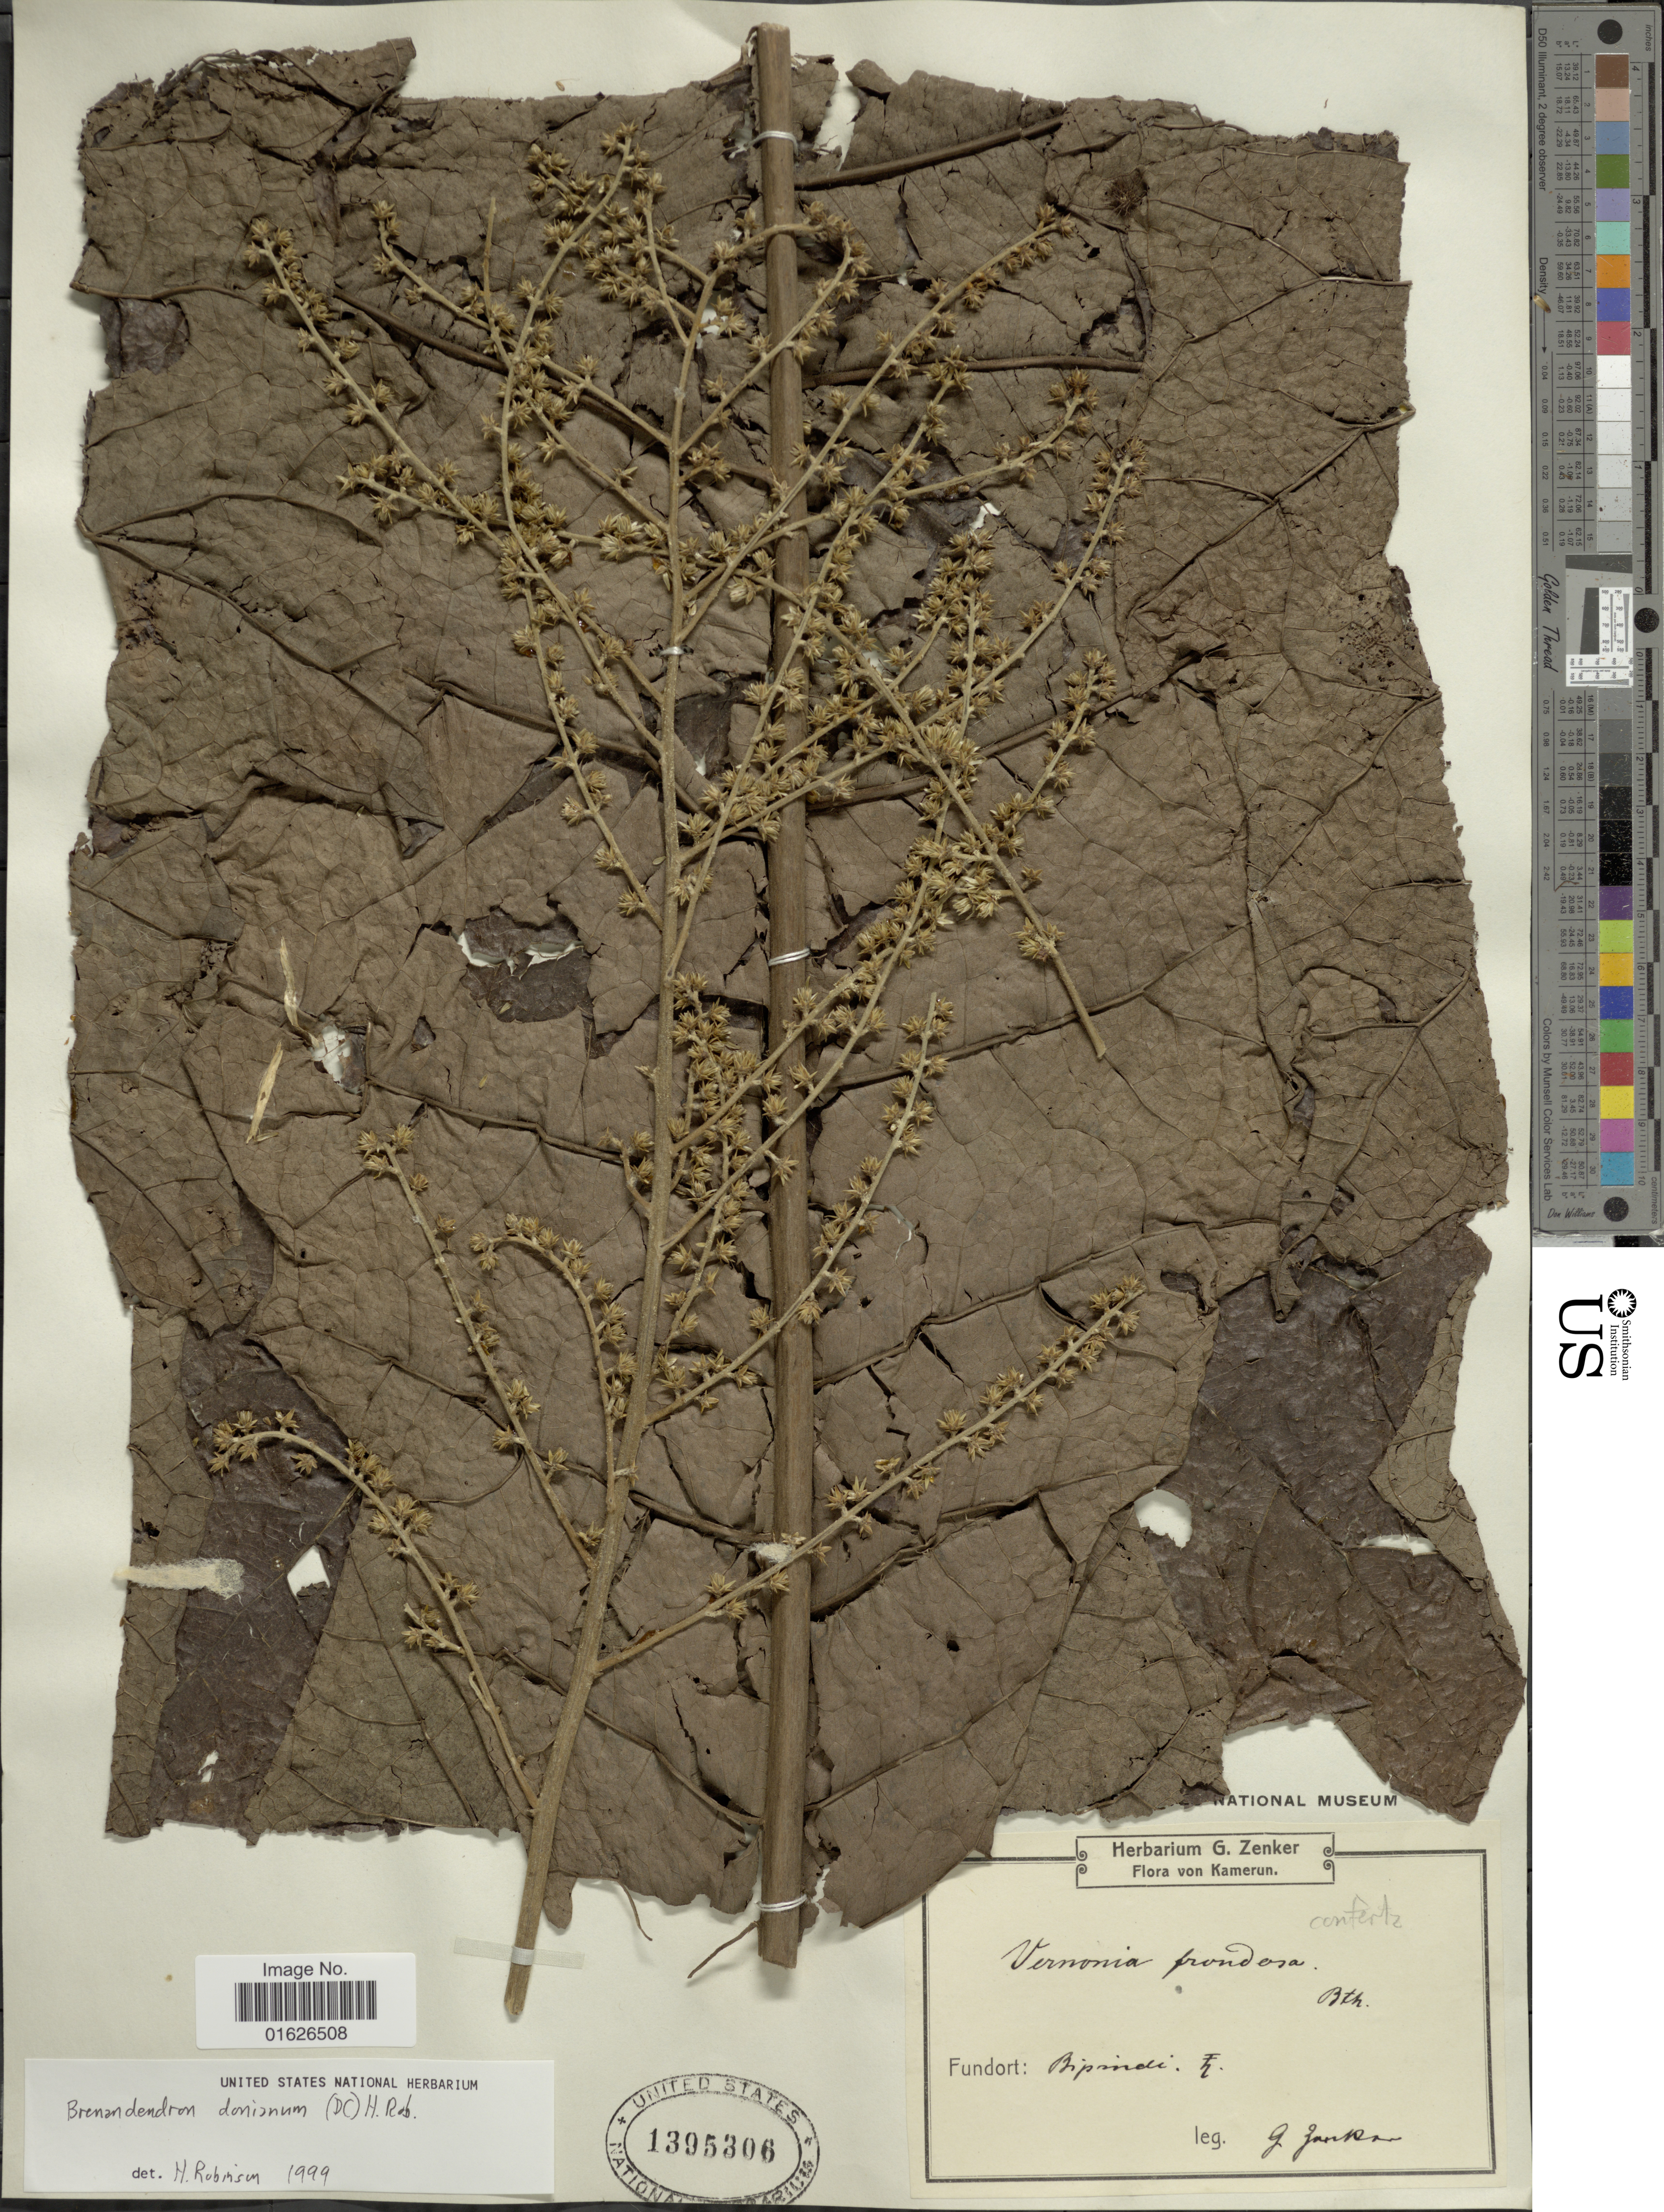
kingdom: Plantae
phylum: Tracheophyta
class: Magnoliopsida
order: Asterales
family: Asteraceae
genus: Brenandendron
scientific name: Brenandendron donianum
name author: (DC.) H. Rob.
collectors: G. A. Zenker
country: Cameroon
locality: Bipindi.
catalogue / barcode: US 1395306